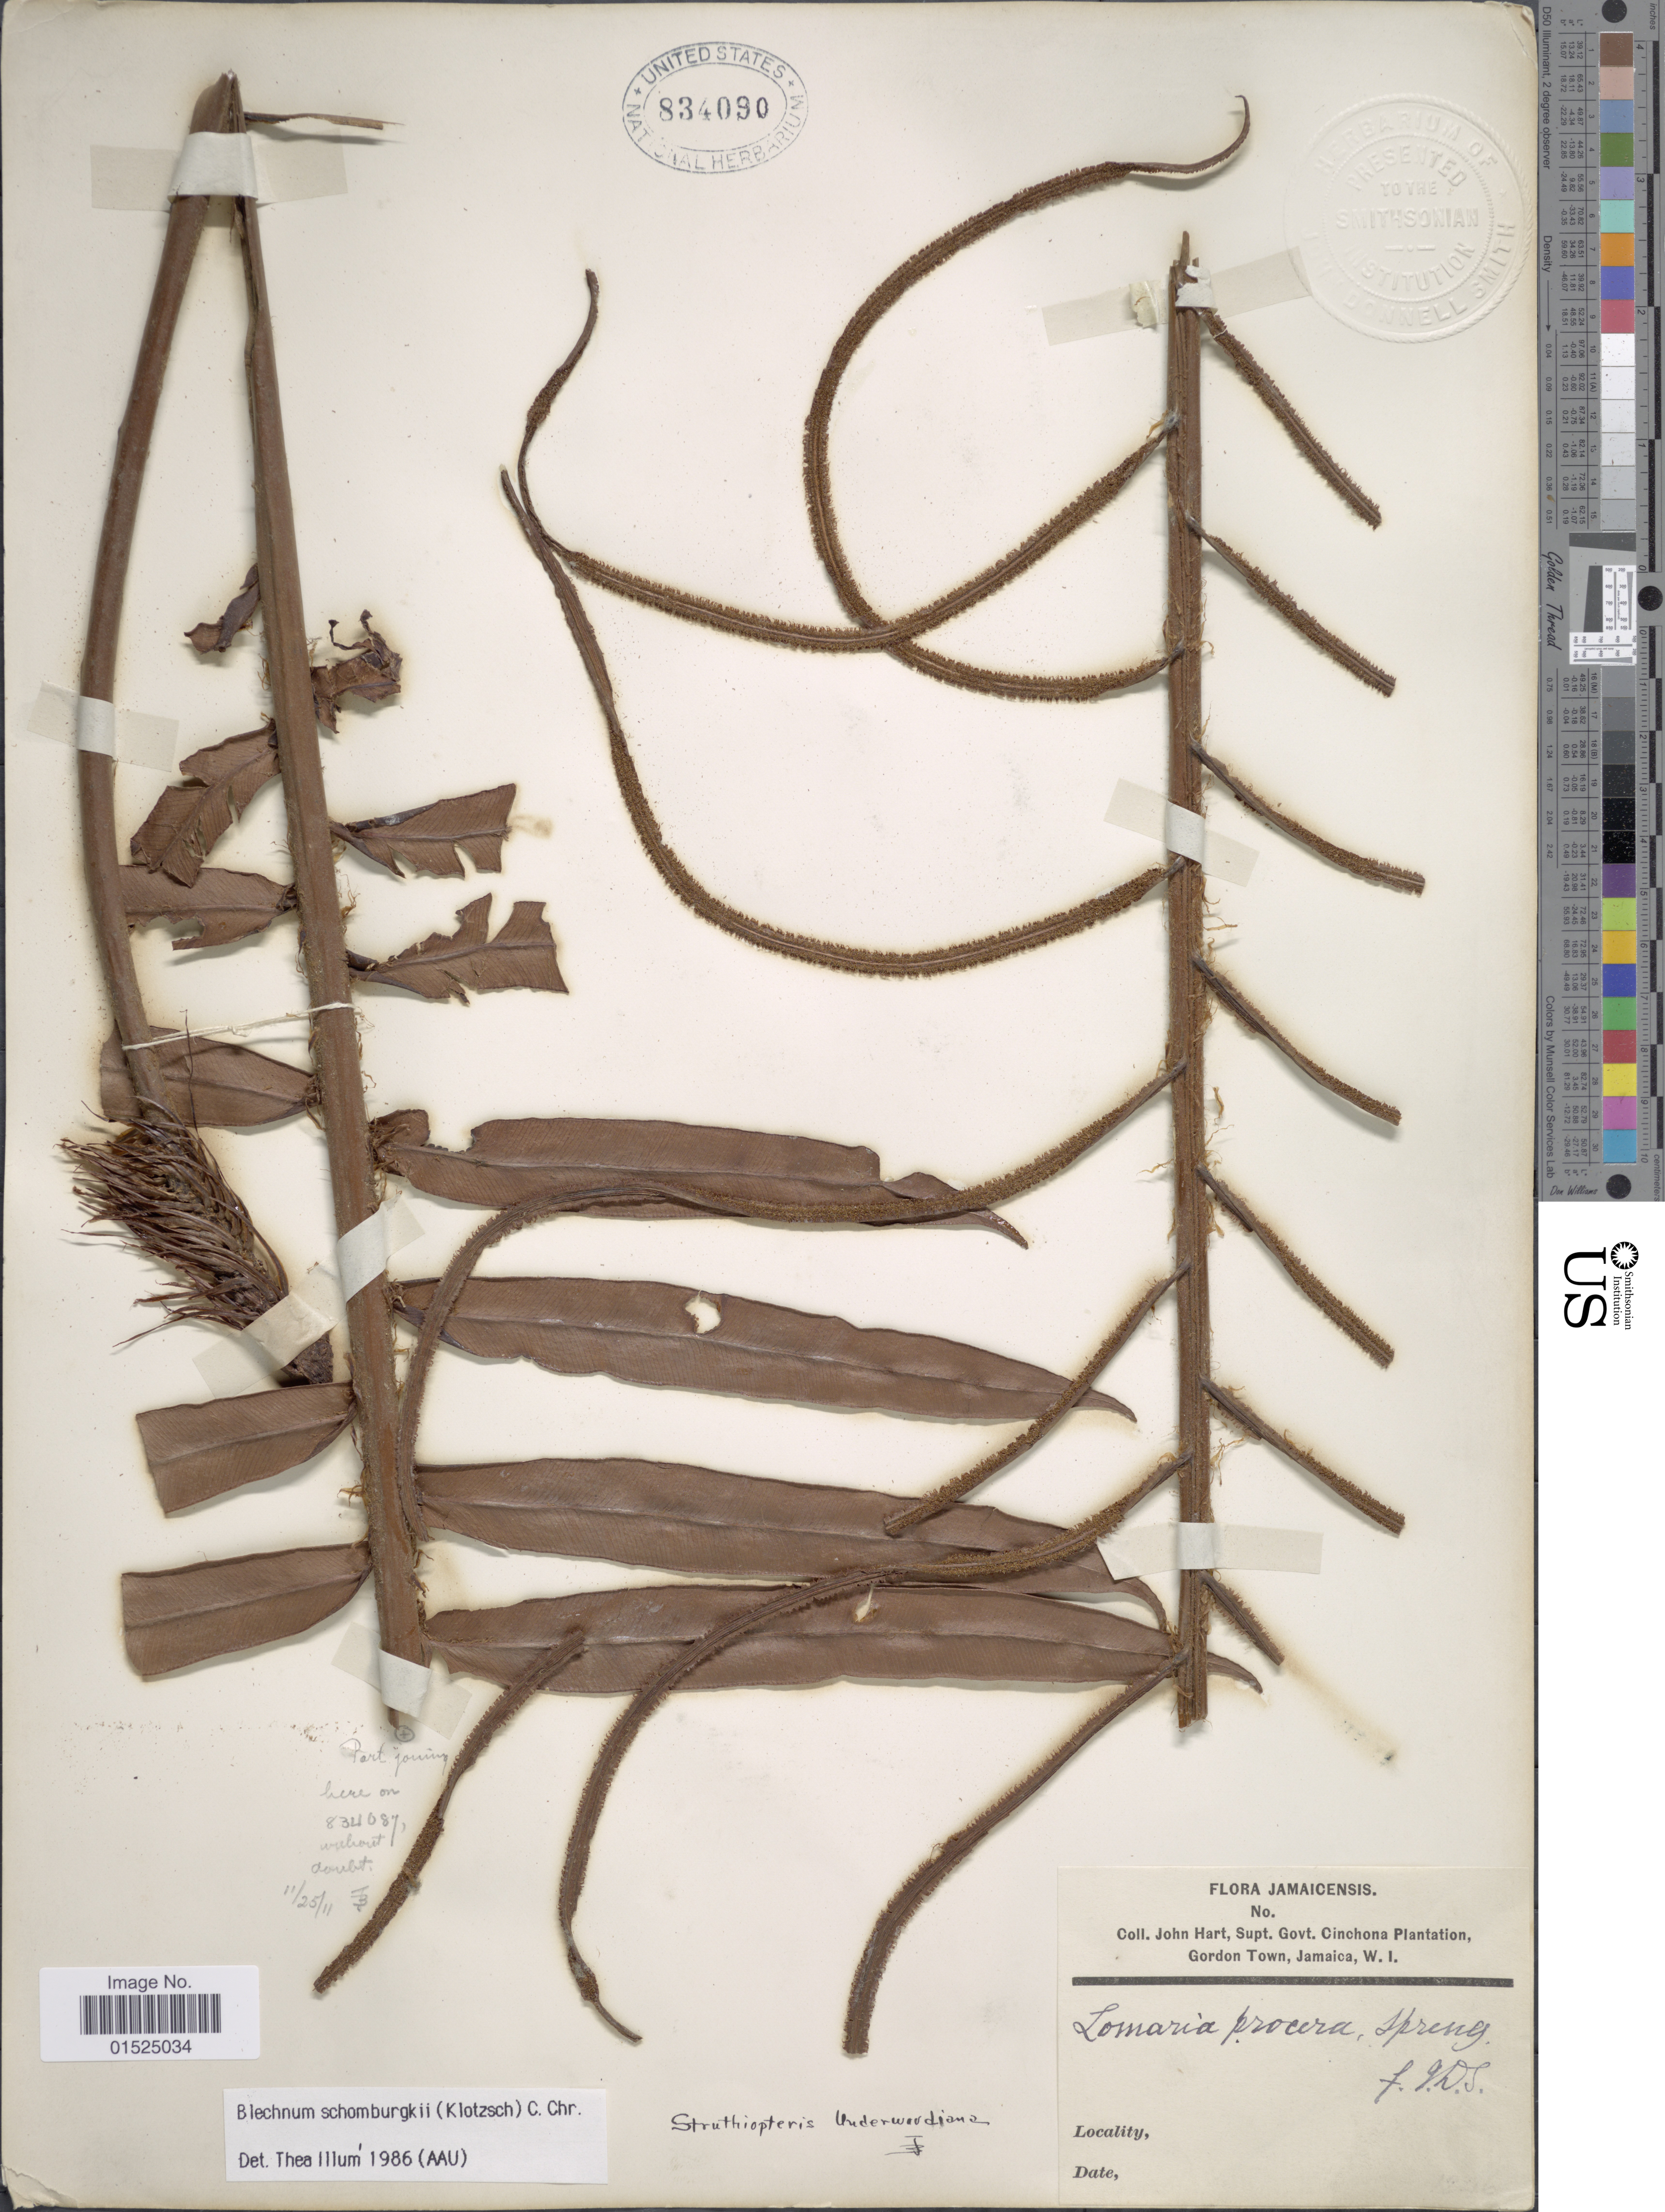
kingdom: Plantae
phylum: Tracheophyta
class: Polypodiopsida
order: Polypodiales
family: Blechnaceae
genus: Blechnum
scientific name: Blechnum underwoodianum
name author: (Broadh.) C. Chr.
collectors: J. H. Hart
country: Jamaica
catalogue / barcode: US 834090